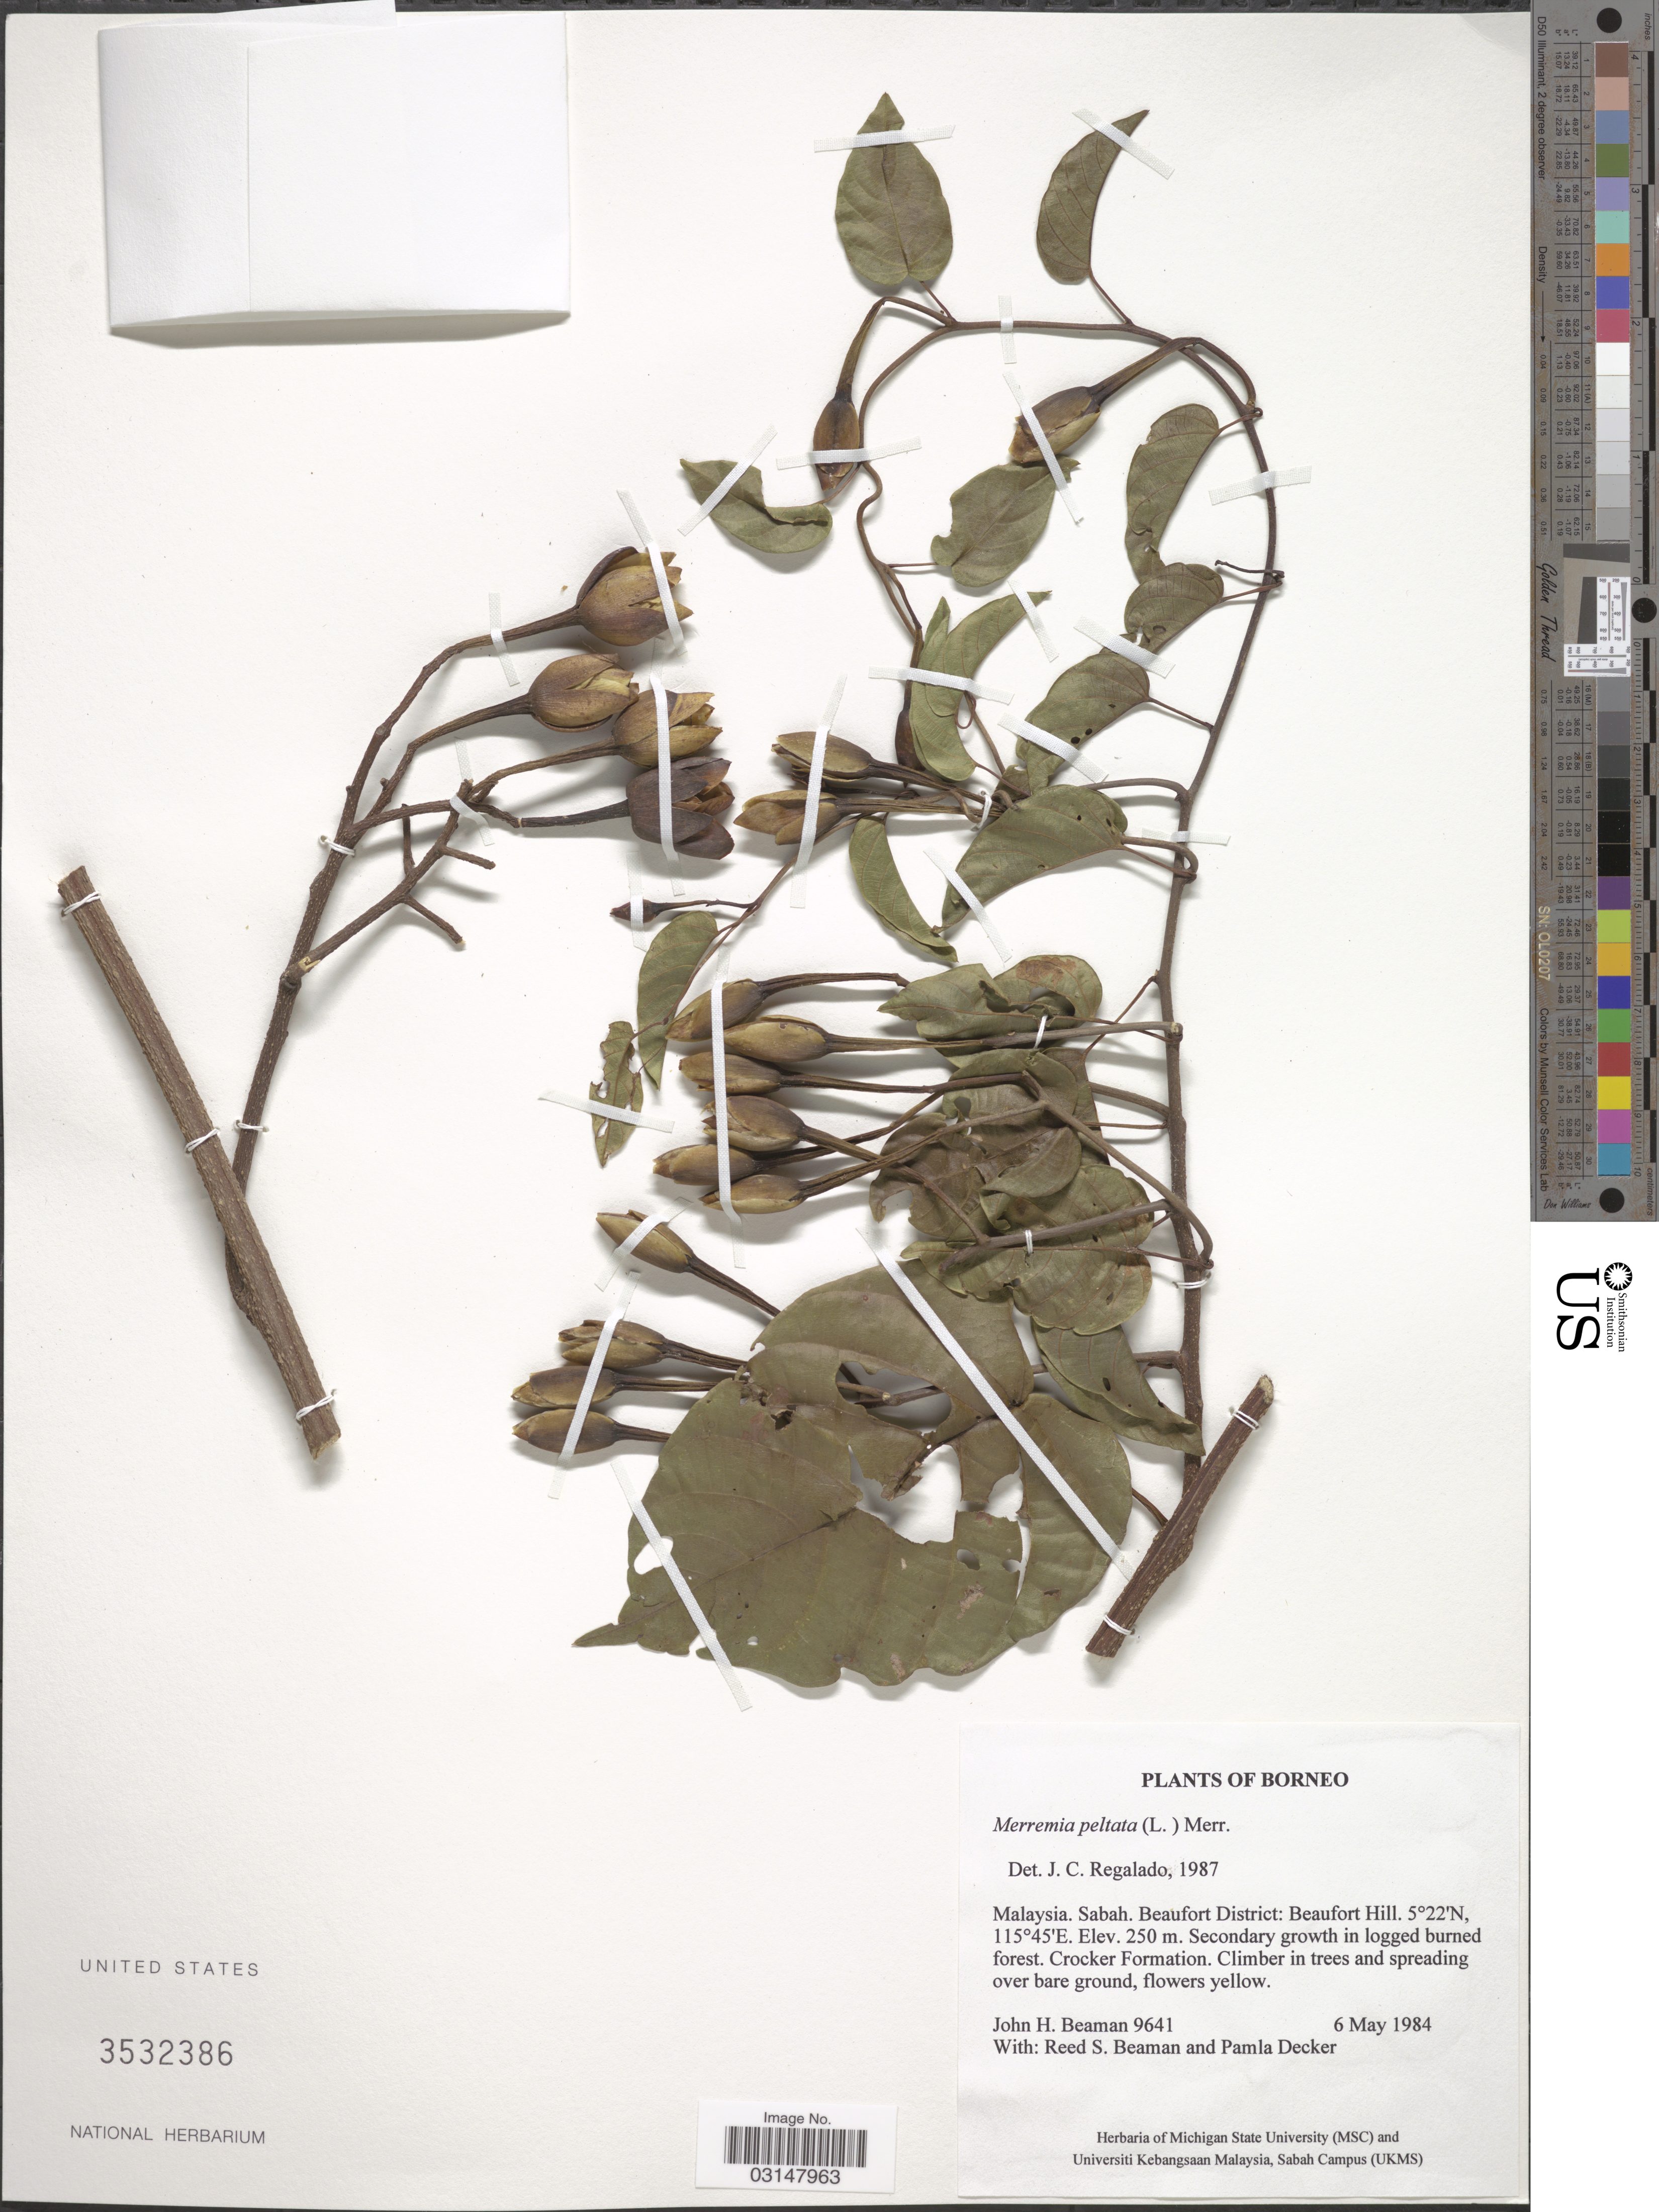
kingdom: Plantae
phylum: Tracheophyta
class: Magnoliopsida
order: Solanales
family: Convolvulaceae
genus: Decalobanthus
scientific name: Decalobanthus peltatus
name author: (L.) A. R. Simões & Staples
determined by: Wagner, W. L., (BOT), Smithsonian Institution - National Museum of Natural History (UNITED STATES)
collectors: J. H. Beaman, R. S. Beaman & P. Decker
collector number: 9641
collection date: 1984-05-06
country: Malaysia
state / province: Sabah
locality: Borneo. Beaufort District: Beaufort Hill.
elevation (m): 250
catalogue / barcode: US 3532386